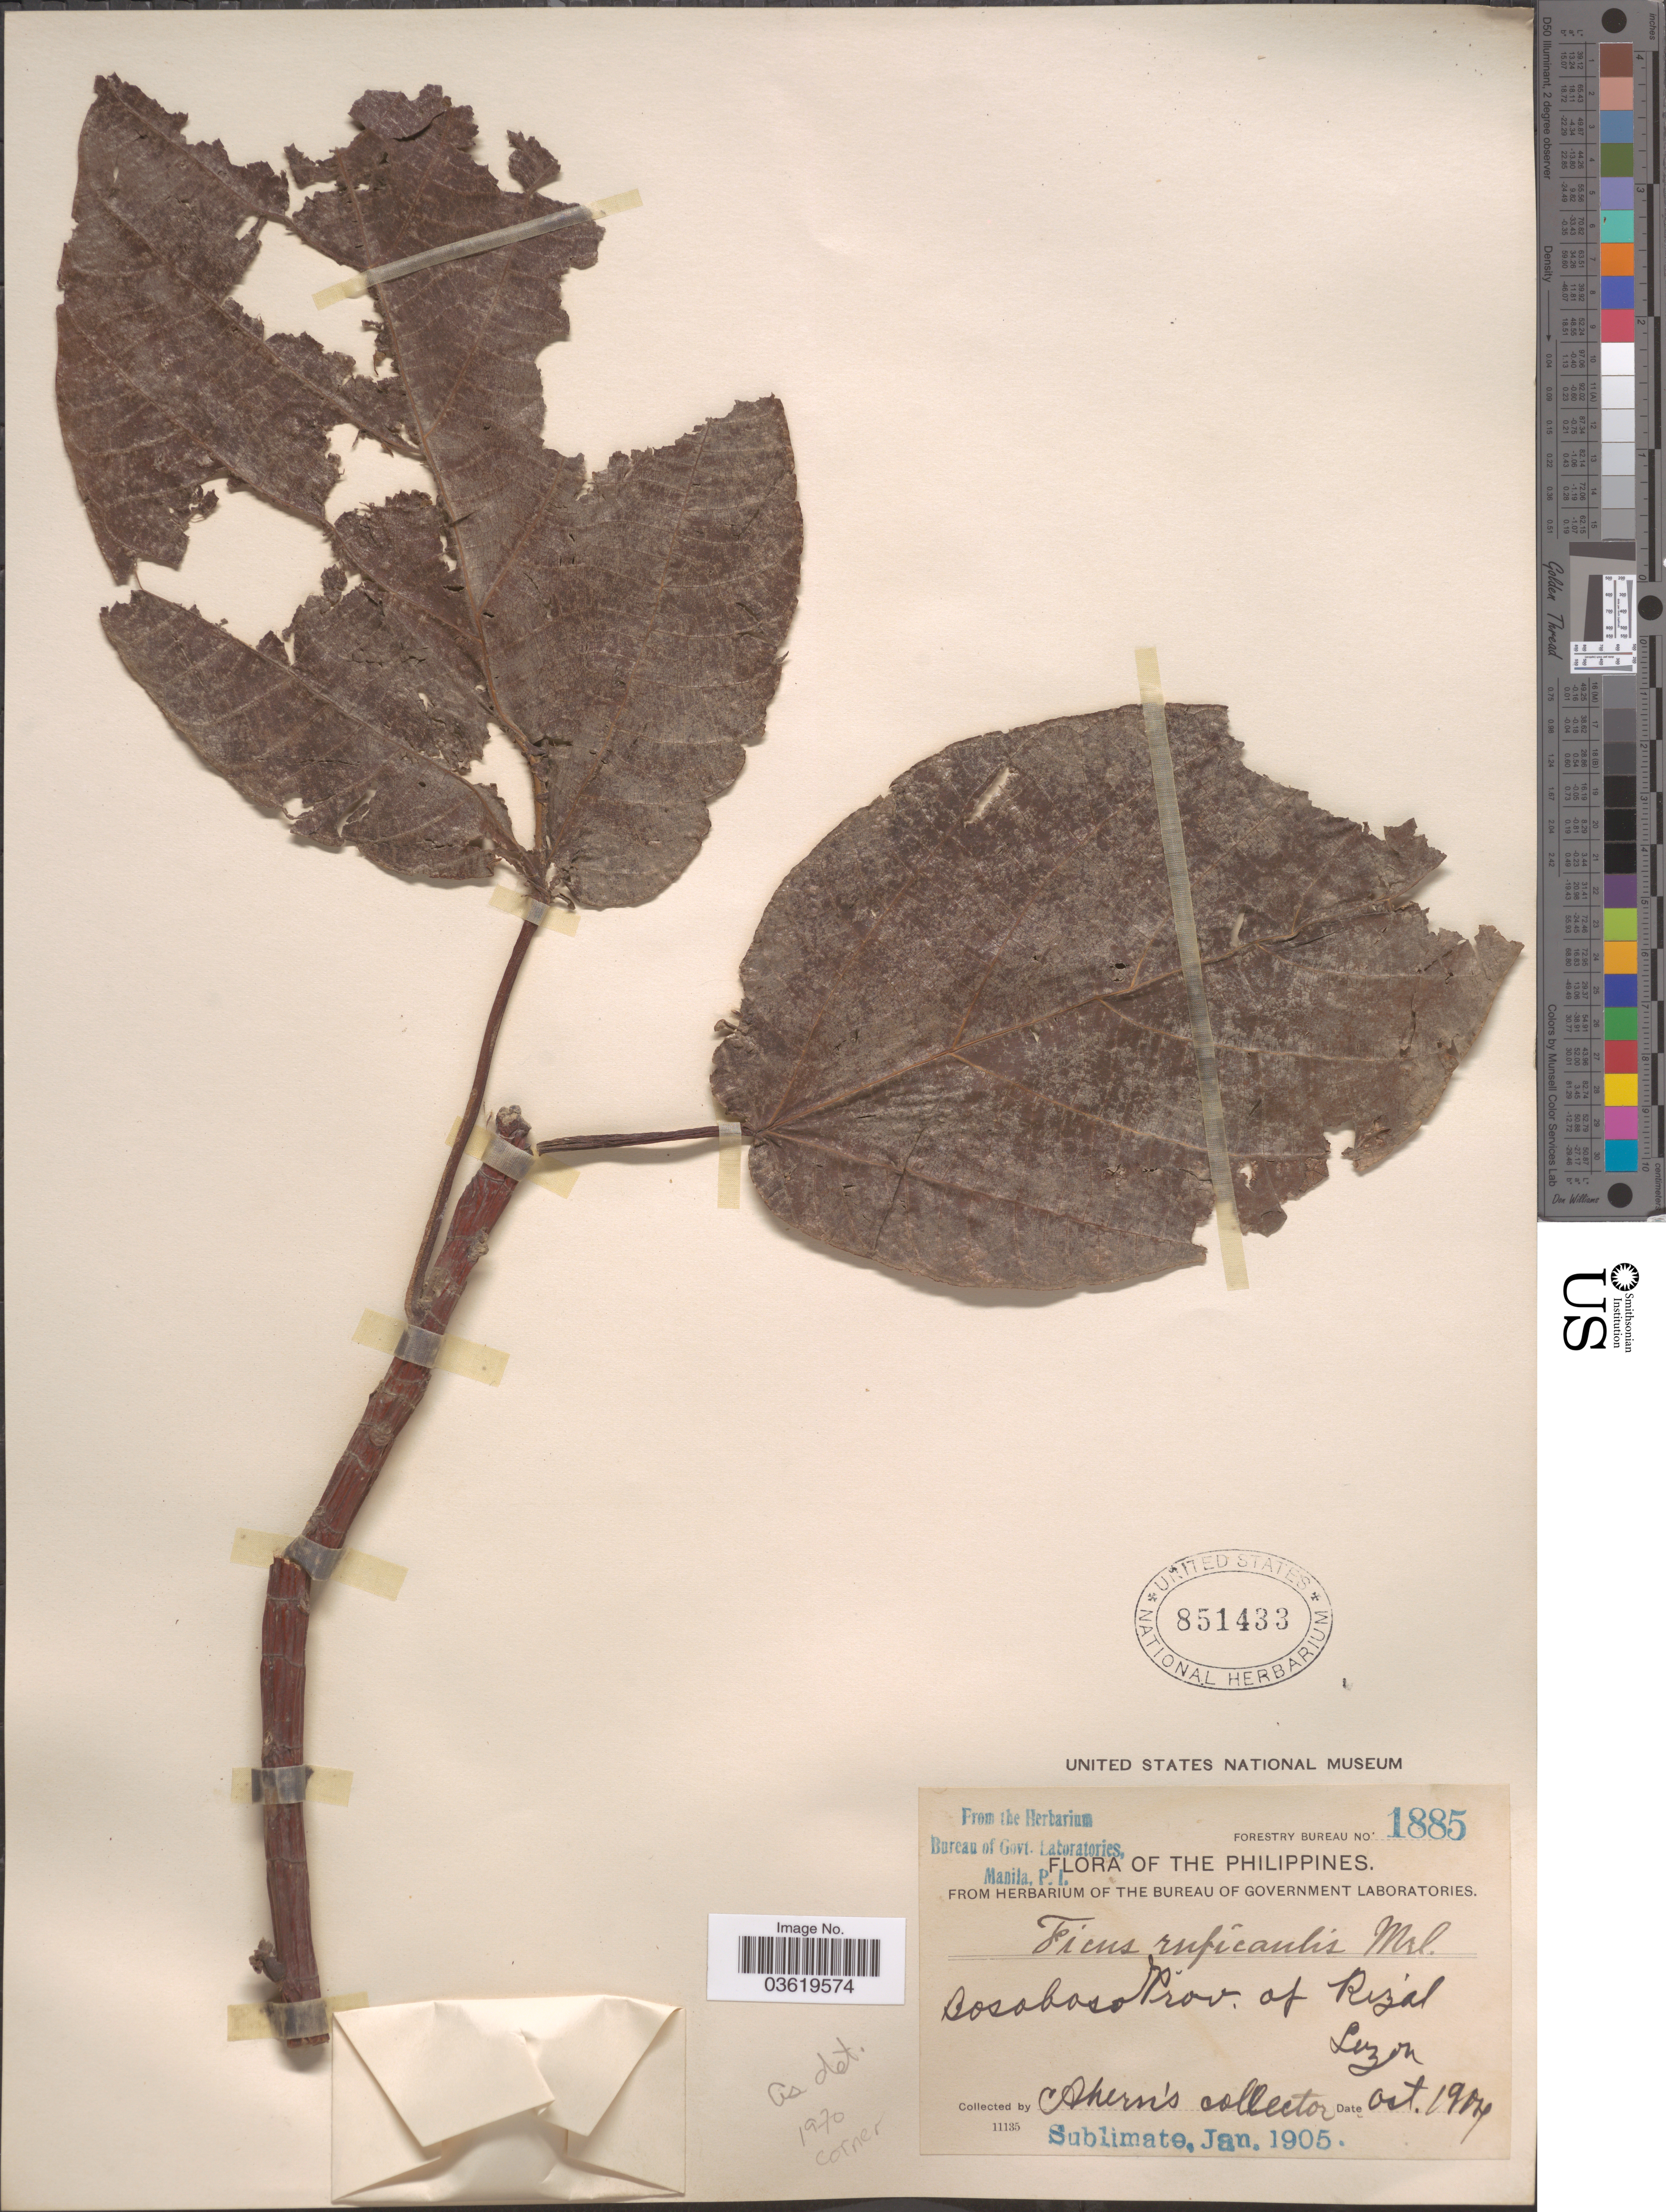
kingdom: Plantae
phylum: Tracheophyta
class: Magnoliopsida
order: Rosales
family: Moraceae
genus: Ficus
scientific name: Ficus ruficaulis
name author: Merr.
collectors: Ahern's collector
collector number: Forestry Bureau 1885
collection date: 1904-10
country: Philippines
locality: Bosoboso Prov. of Rizal, Luzon.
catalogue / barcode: US 851433